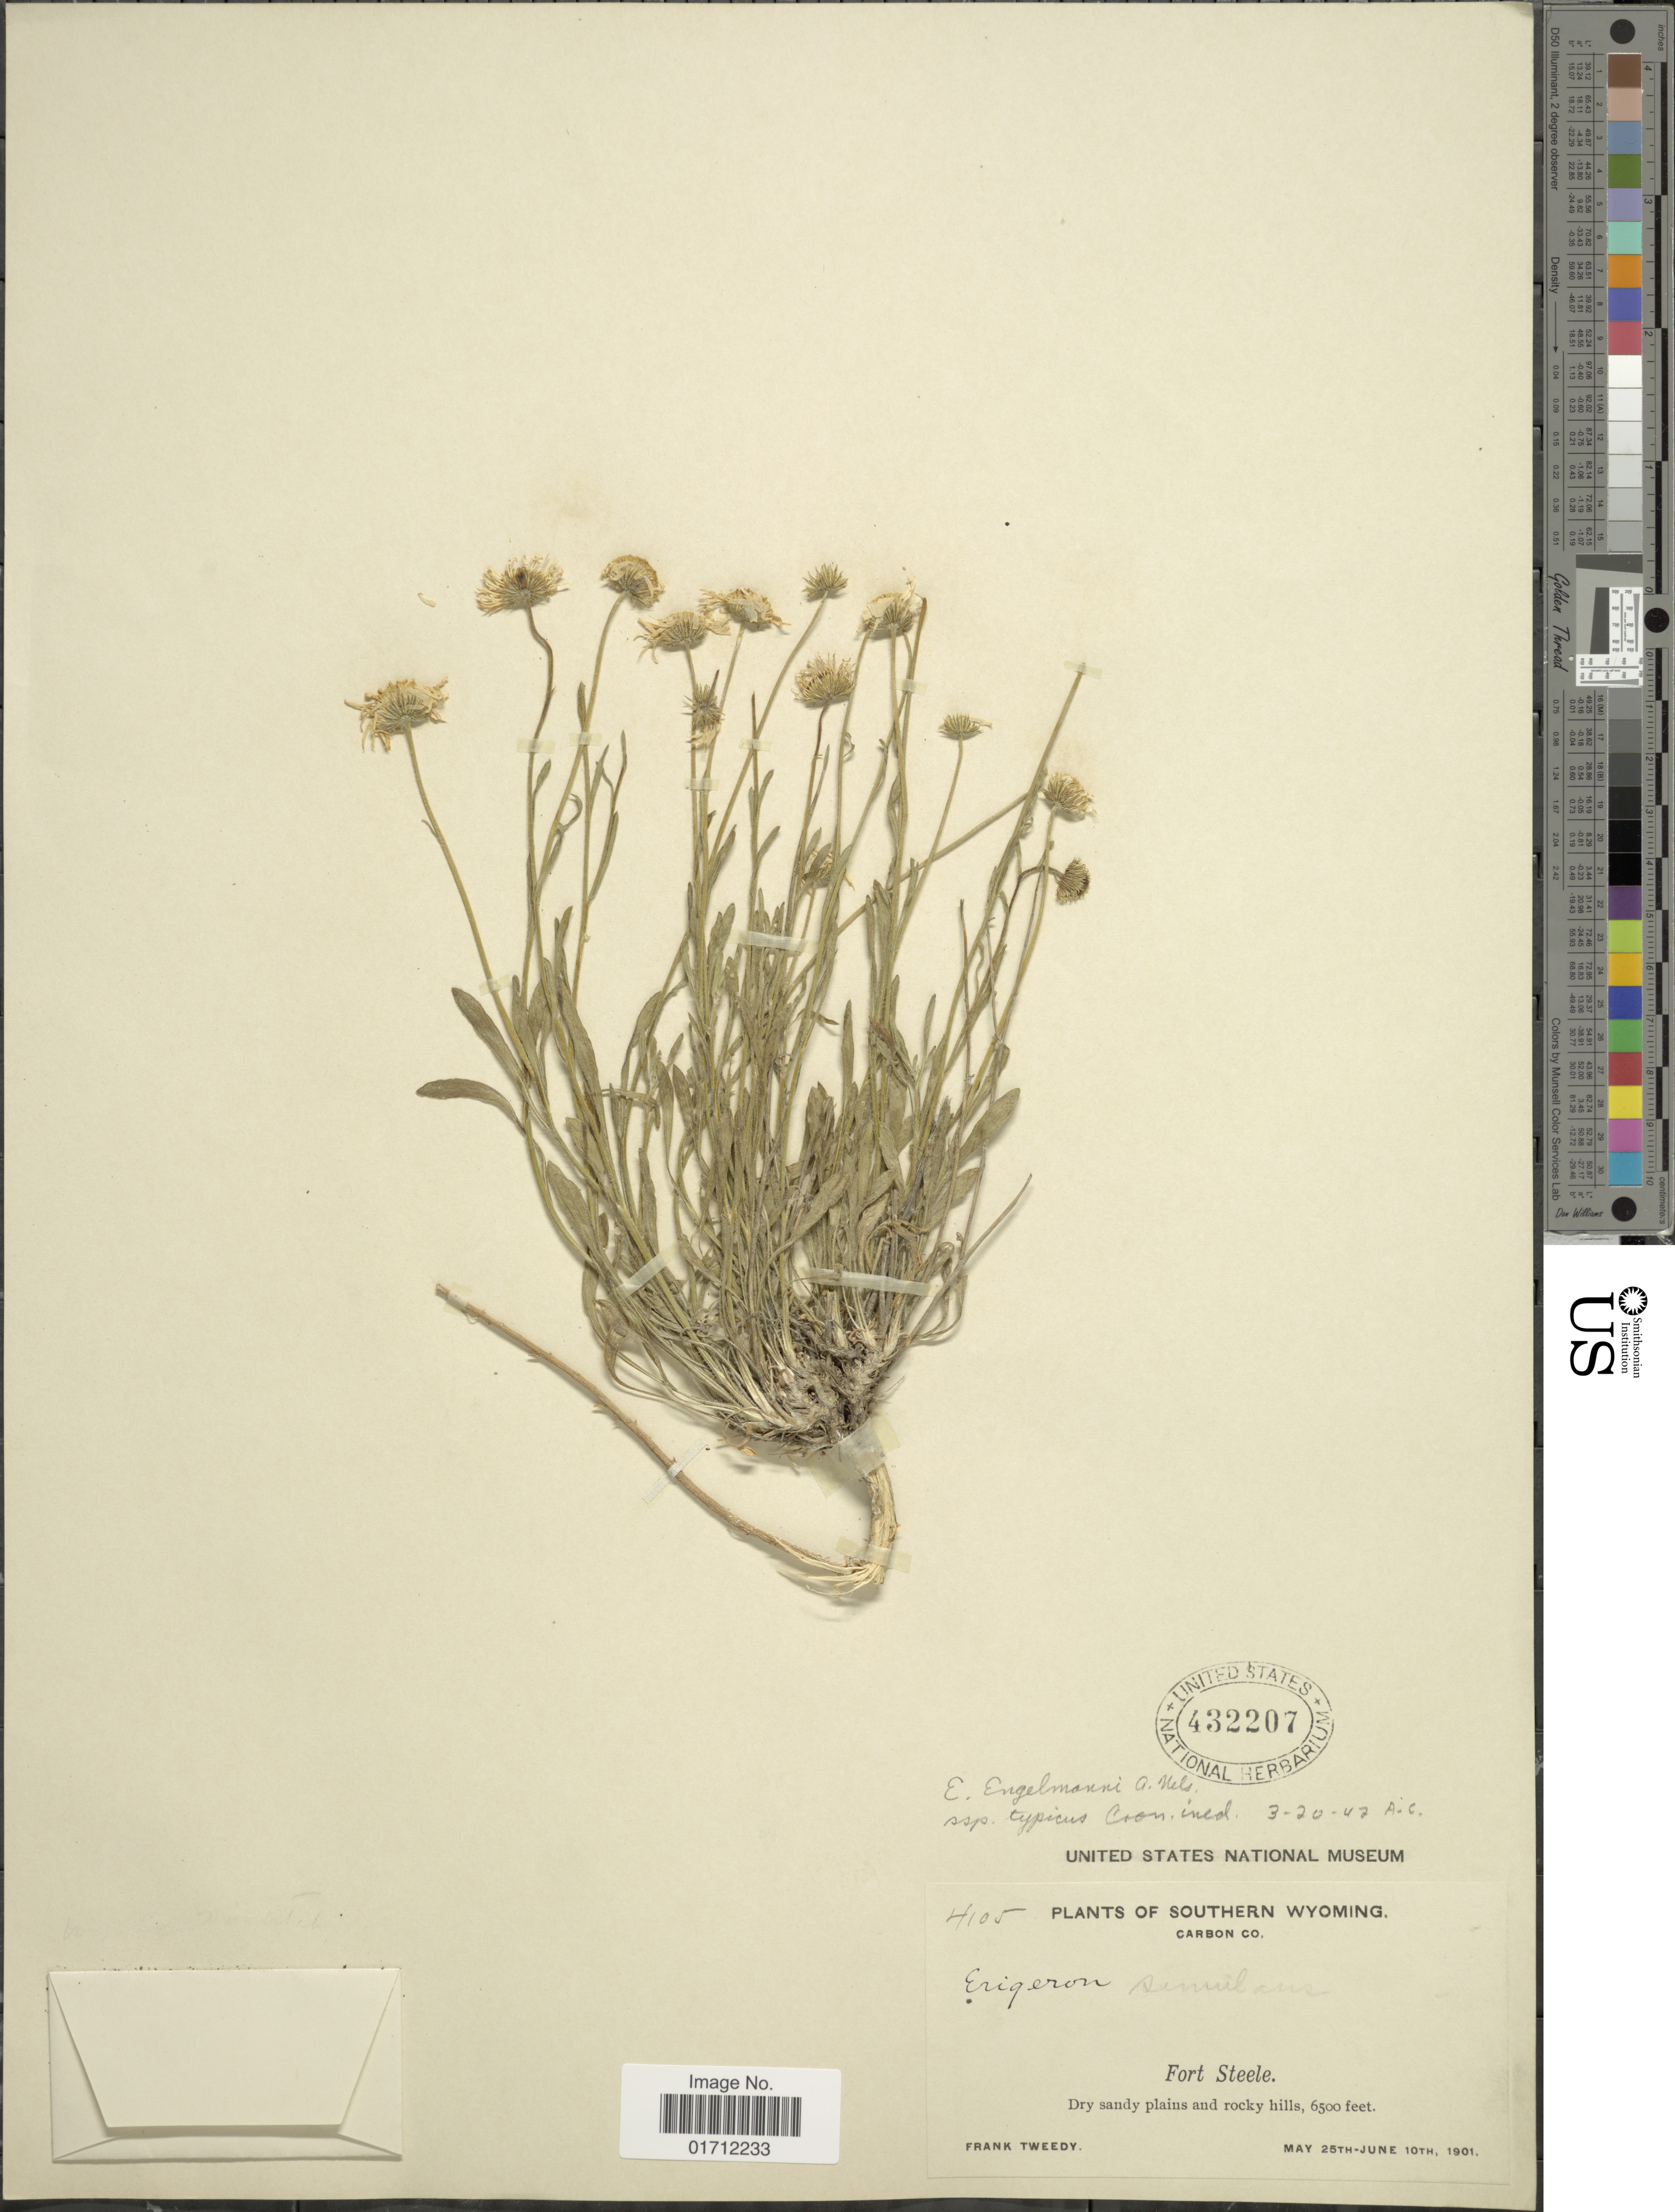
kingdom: Plantae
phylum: Tracheophyta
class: Magnoliopsida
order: Asterales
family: Asteraceae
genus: Erigeron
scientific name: Erigeron engelmannii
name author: A. Nelson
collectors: F. Tweedy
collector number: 4105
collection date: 1901-05-25/1901-06-10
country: United States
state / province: Wyoming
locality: Southern Wyoming, Carbon Co., Fort Steele.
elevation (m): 1981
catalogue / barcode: US 432207